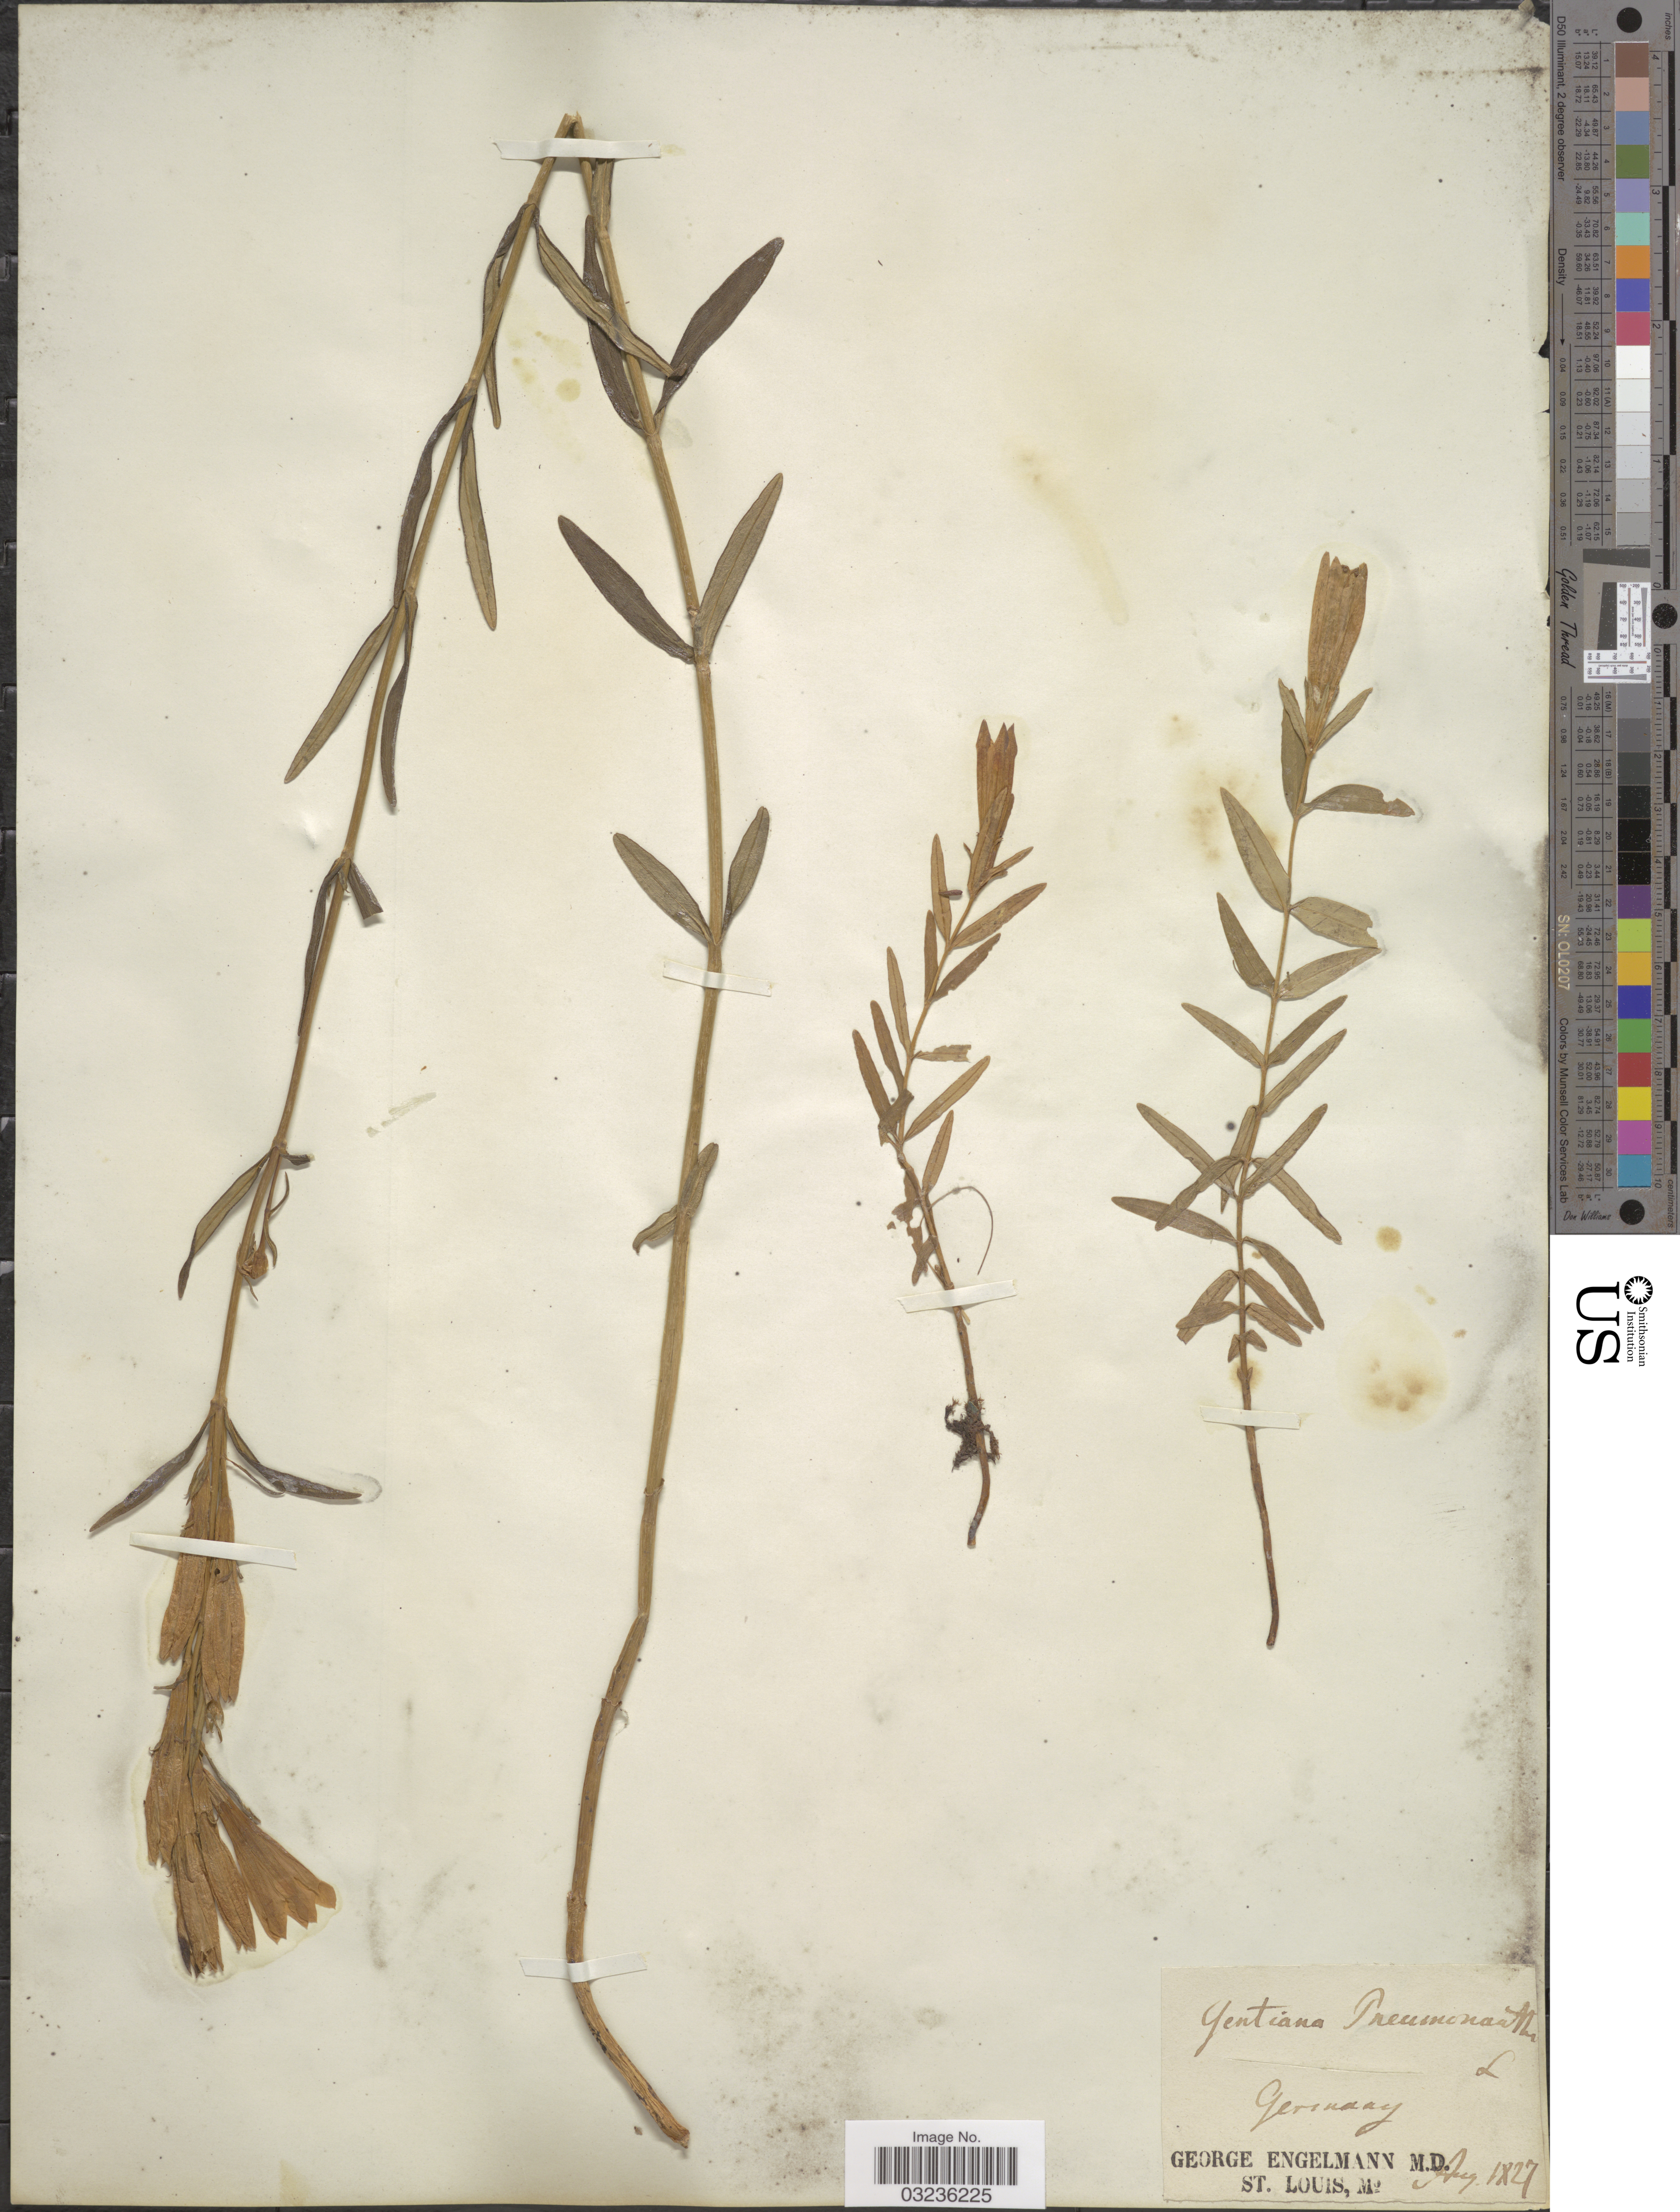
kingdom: Plantae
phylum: Tracheophyta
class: Magnoliopsida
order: Gentianales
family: Gentianaceae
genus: Gentiana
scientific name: Gentiana pneumonanthe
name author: L.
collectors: G. Engelmann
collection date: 1827-08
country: Germany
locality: Germany.